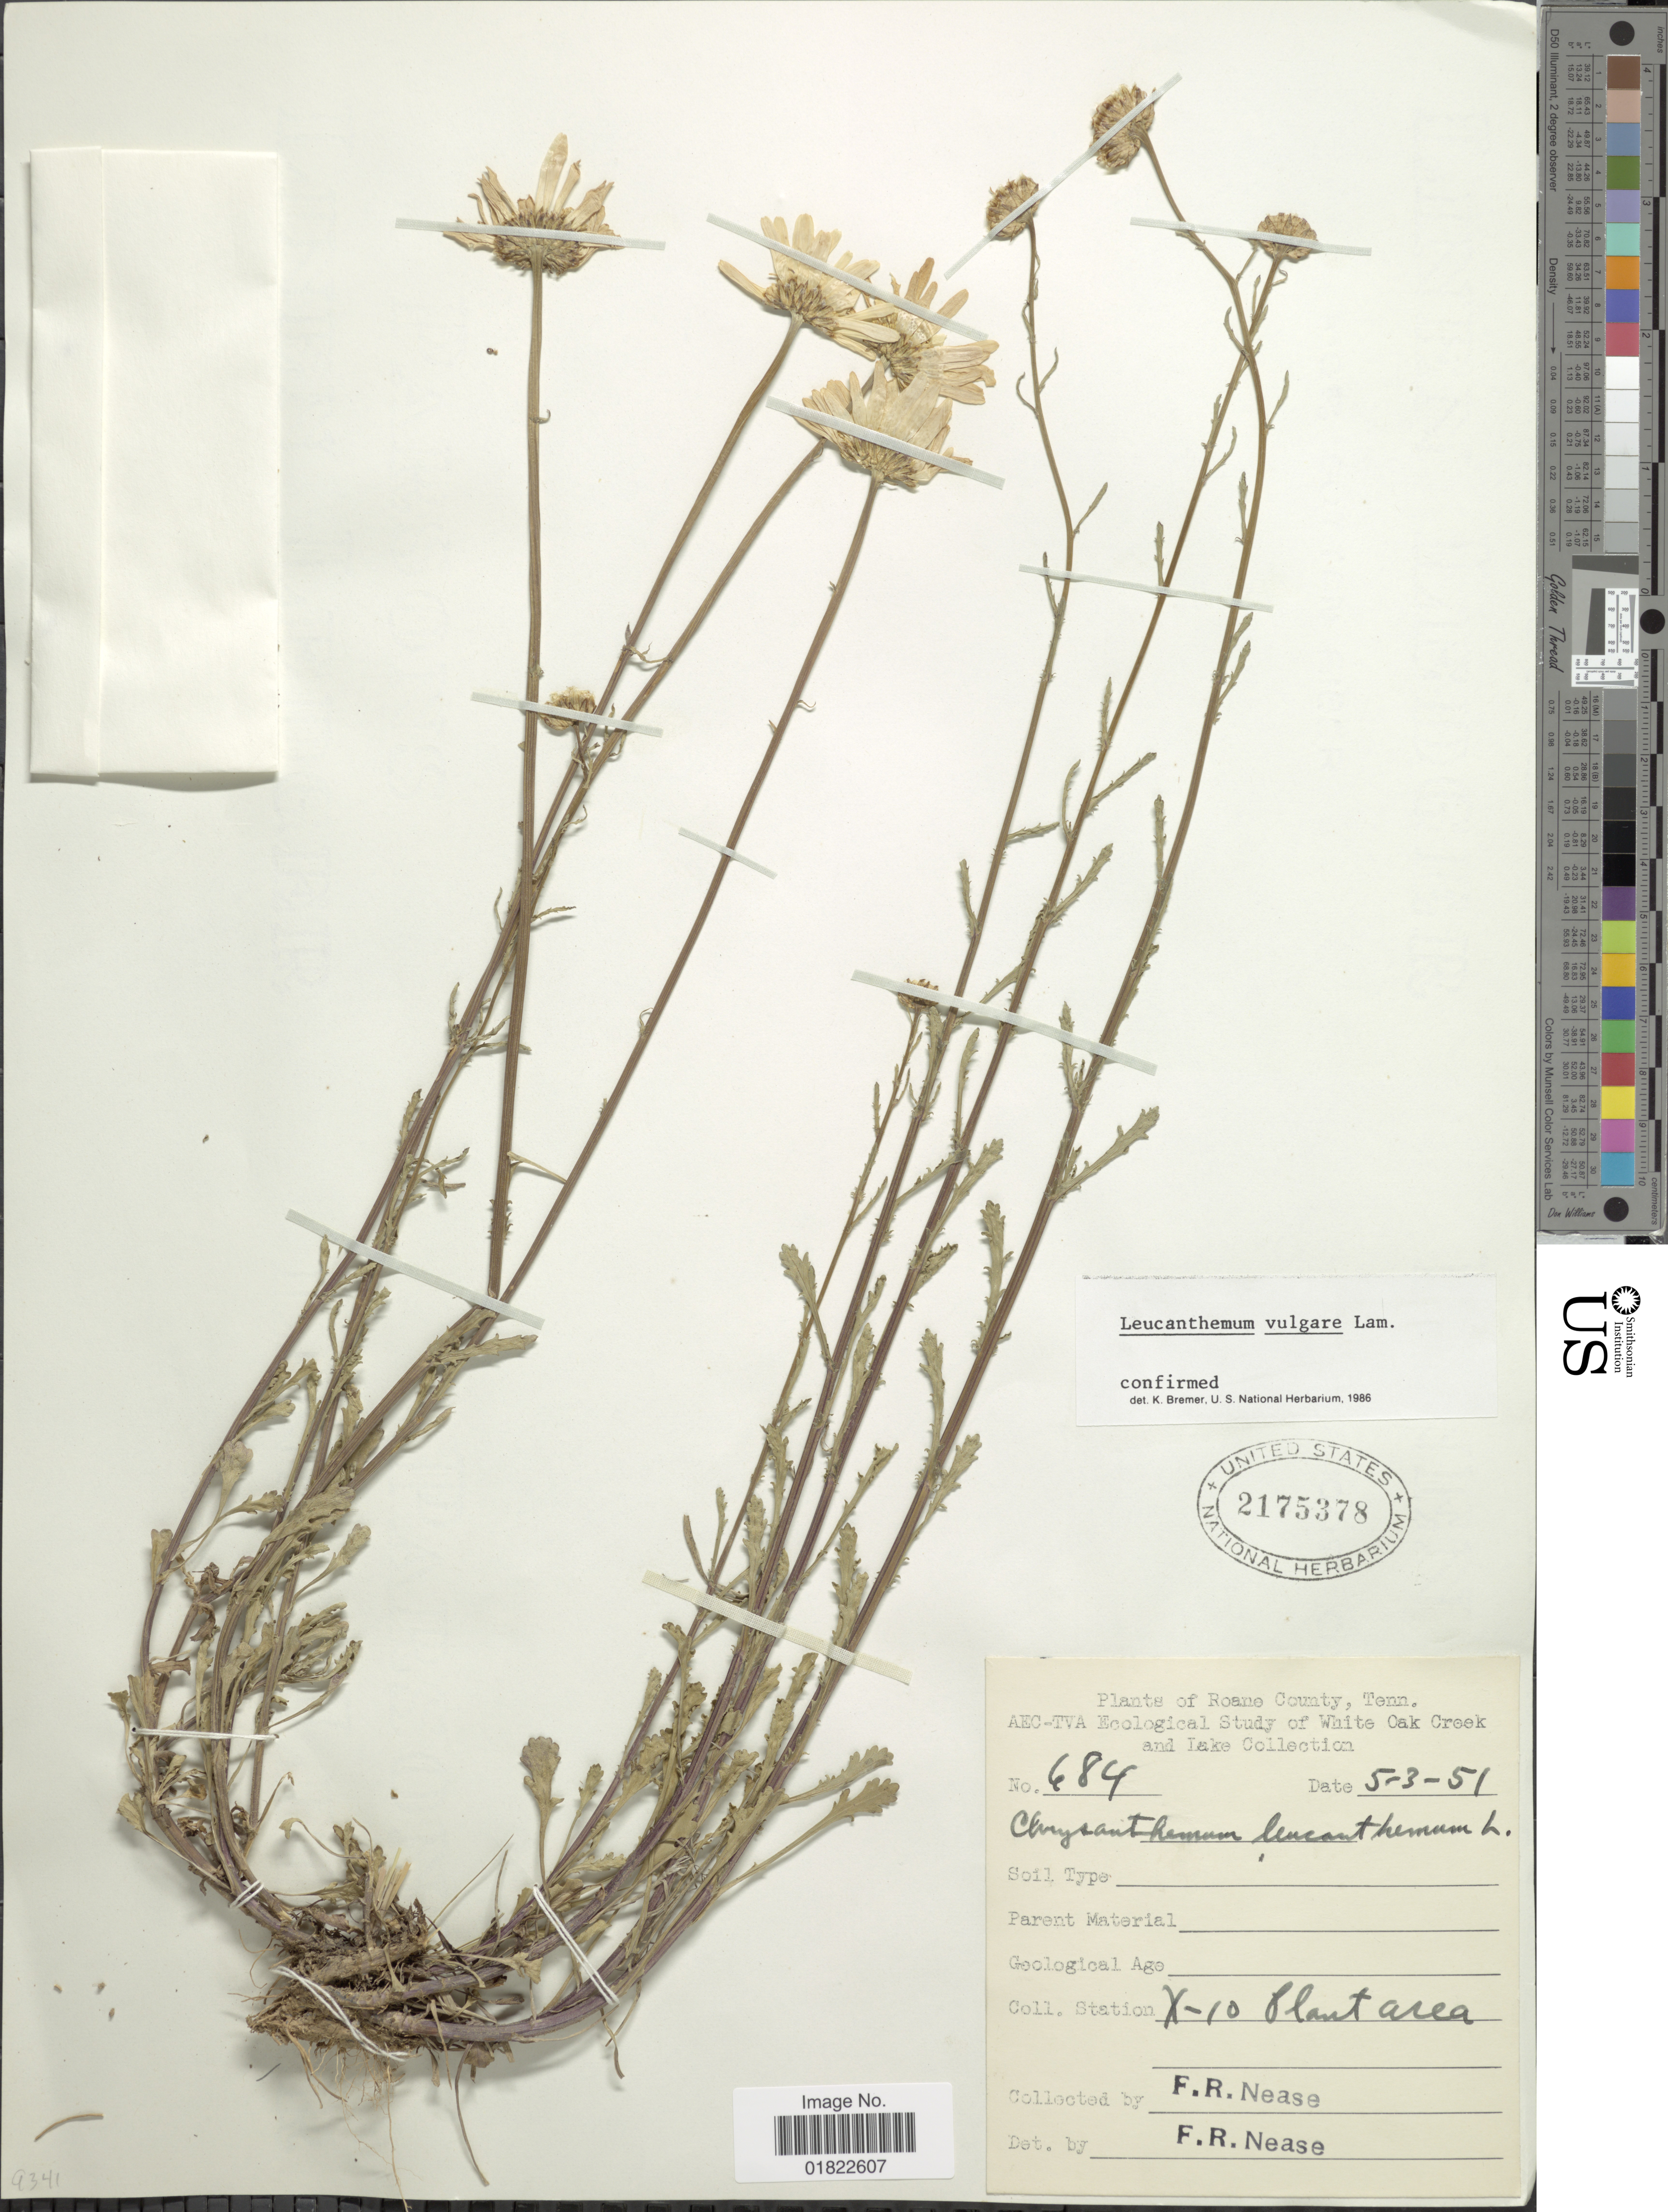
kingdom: Plantae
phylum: Tracheophyta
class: Magnoliopsida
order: Asterales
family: Asteraceae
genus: Leucanthemum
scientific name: Leucanthemum vulgare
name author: Lam.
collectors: F. Nease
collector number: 684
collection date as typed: Transcribed d/m/y: 3/5/51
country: United States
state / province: Tennessee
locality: Roane County, Tenn. X-10 Plant area.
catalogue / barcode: US 2175378